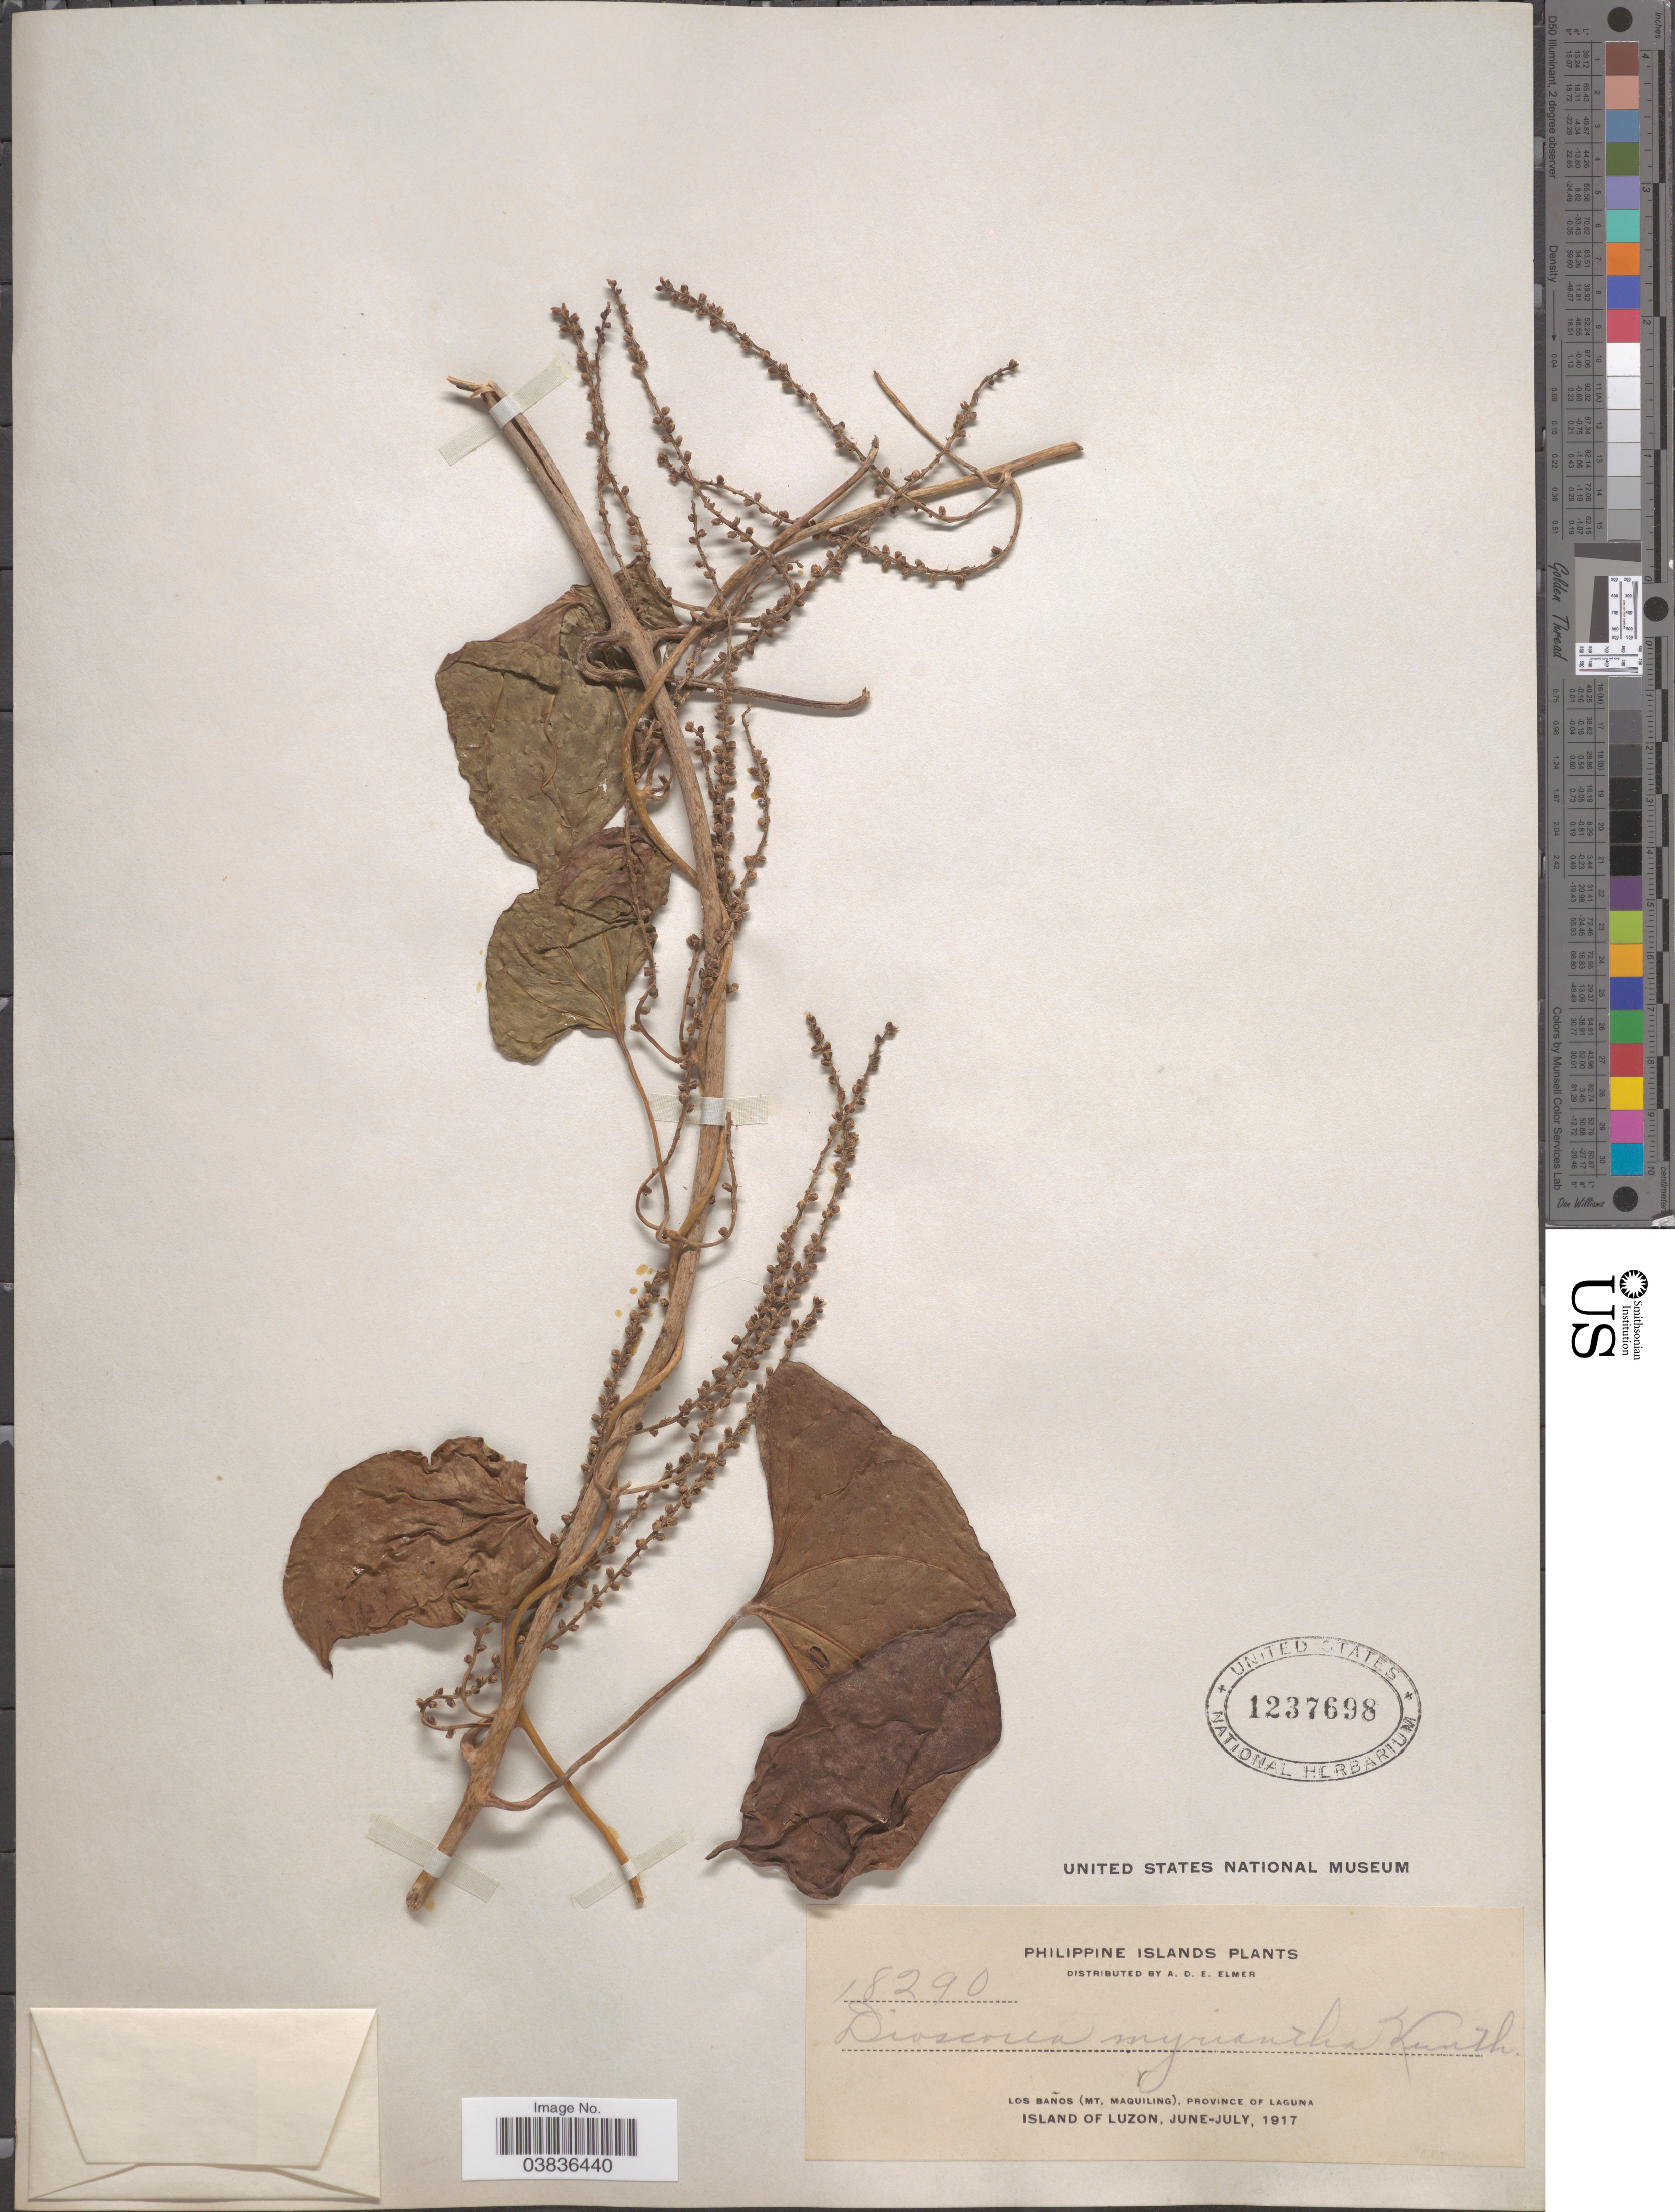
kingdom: Plantae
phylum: Tracheophyta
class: Liliopsida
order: Dioscoreales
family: Dioscoreaceae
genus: Dioscorea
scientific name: Dioscorea filiformis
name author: Blume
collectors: A. D. E. Elmer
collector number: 18290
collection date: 1917-06/1917-07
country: Philippines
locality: Philippine Islands. Los Baños (Mt. Maquiling), Province of Laguna. Island of Luzon.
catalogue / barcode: US 1237698